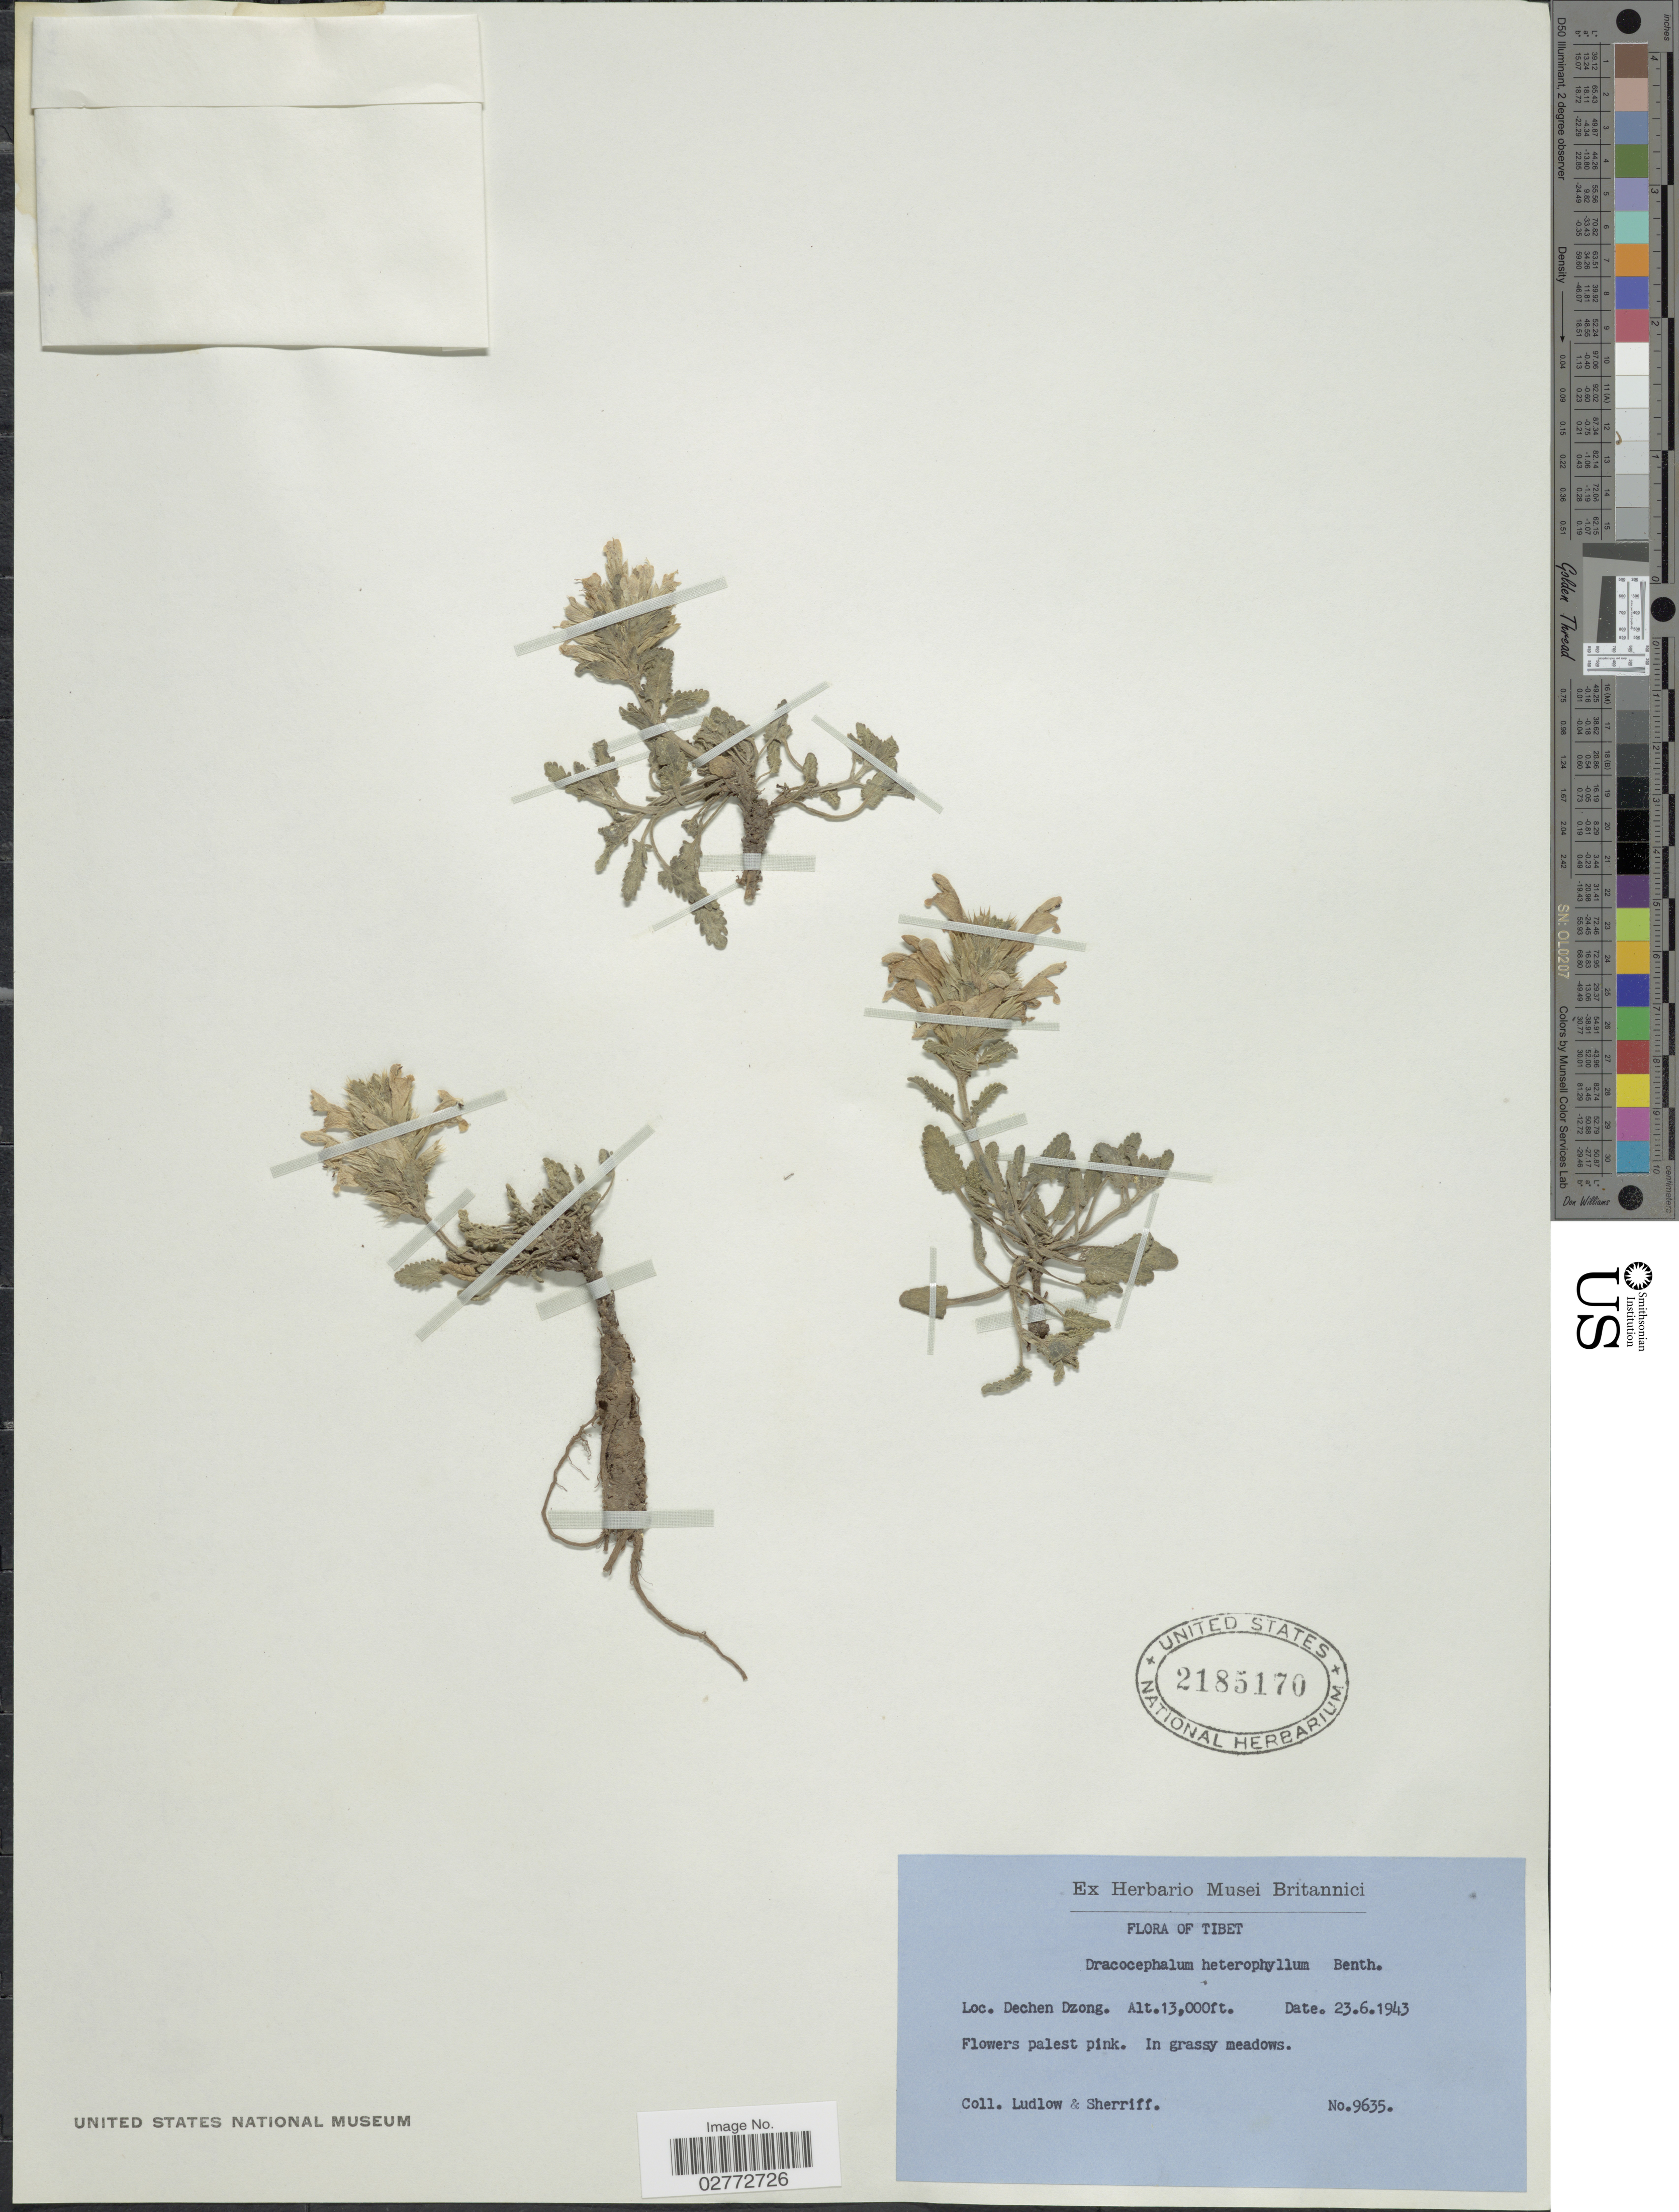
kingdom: Plantae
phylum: Tracheophyta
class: Magnoliopsida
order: Lamiales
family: Lamiaceae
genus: Dracocephalum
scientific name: Dracocephalum heterophyllum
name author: Benth.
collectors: -. Ludlow & Sherriff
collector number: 9635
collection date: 1943-06-23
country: China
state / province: Xizang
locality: Tibet. Dechen Dzong.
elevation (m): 3962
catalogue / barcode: US 2185170